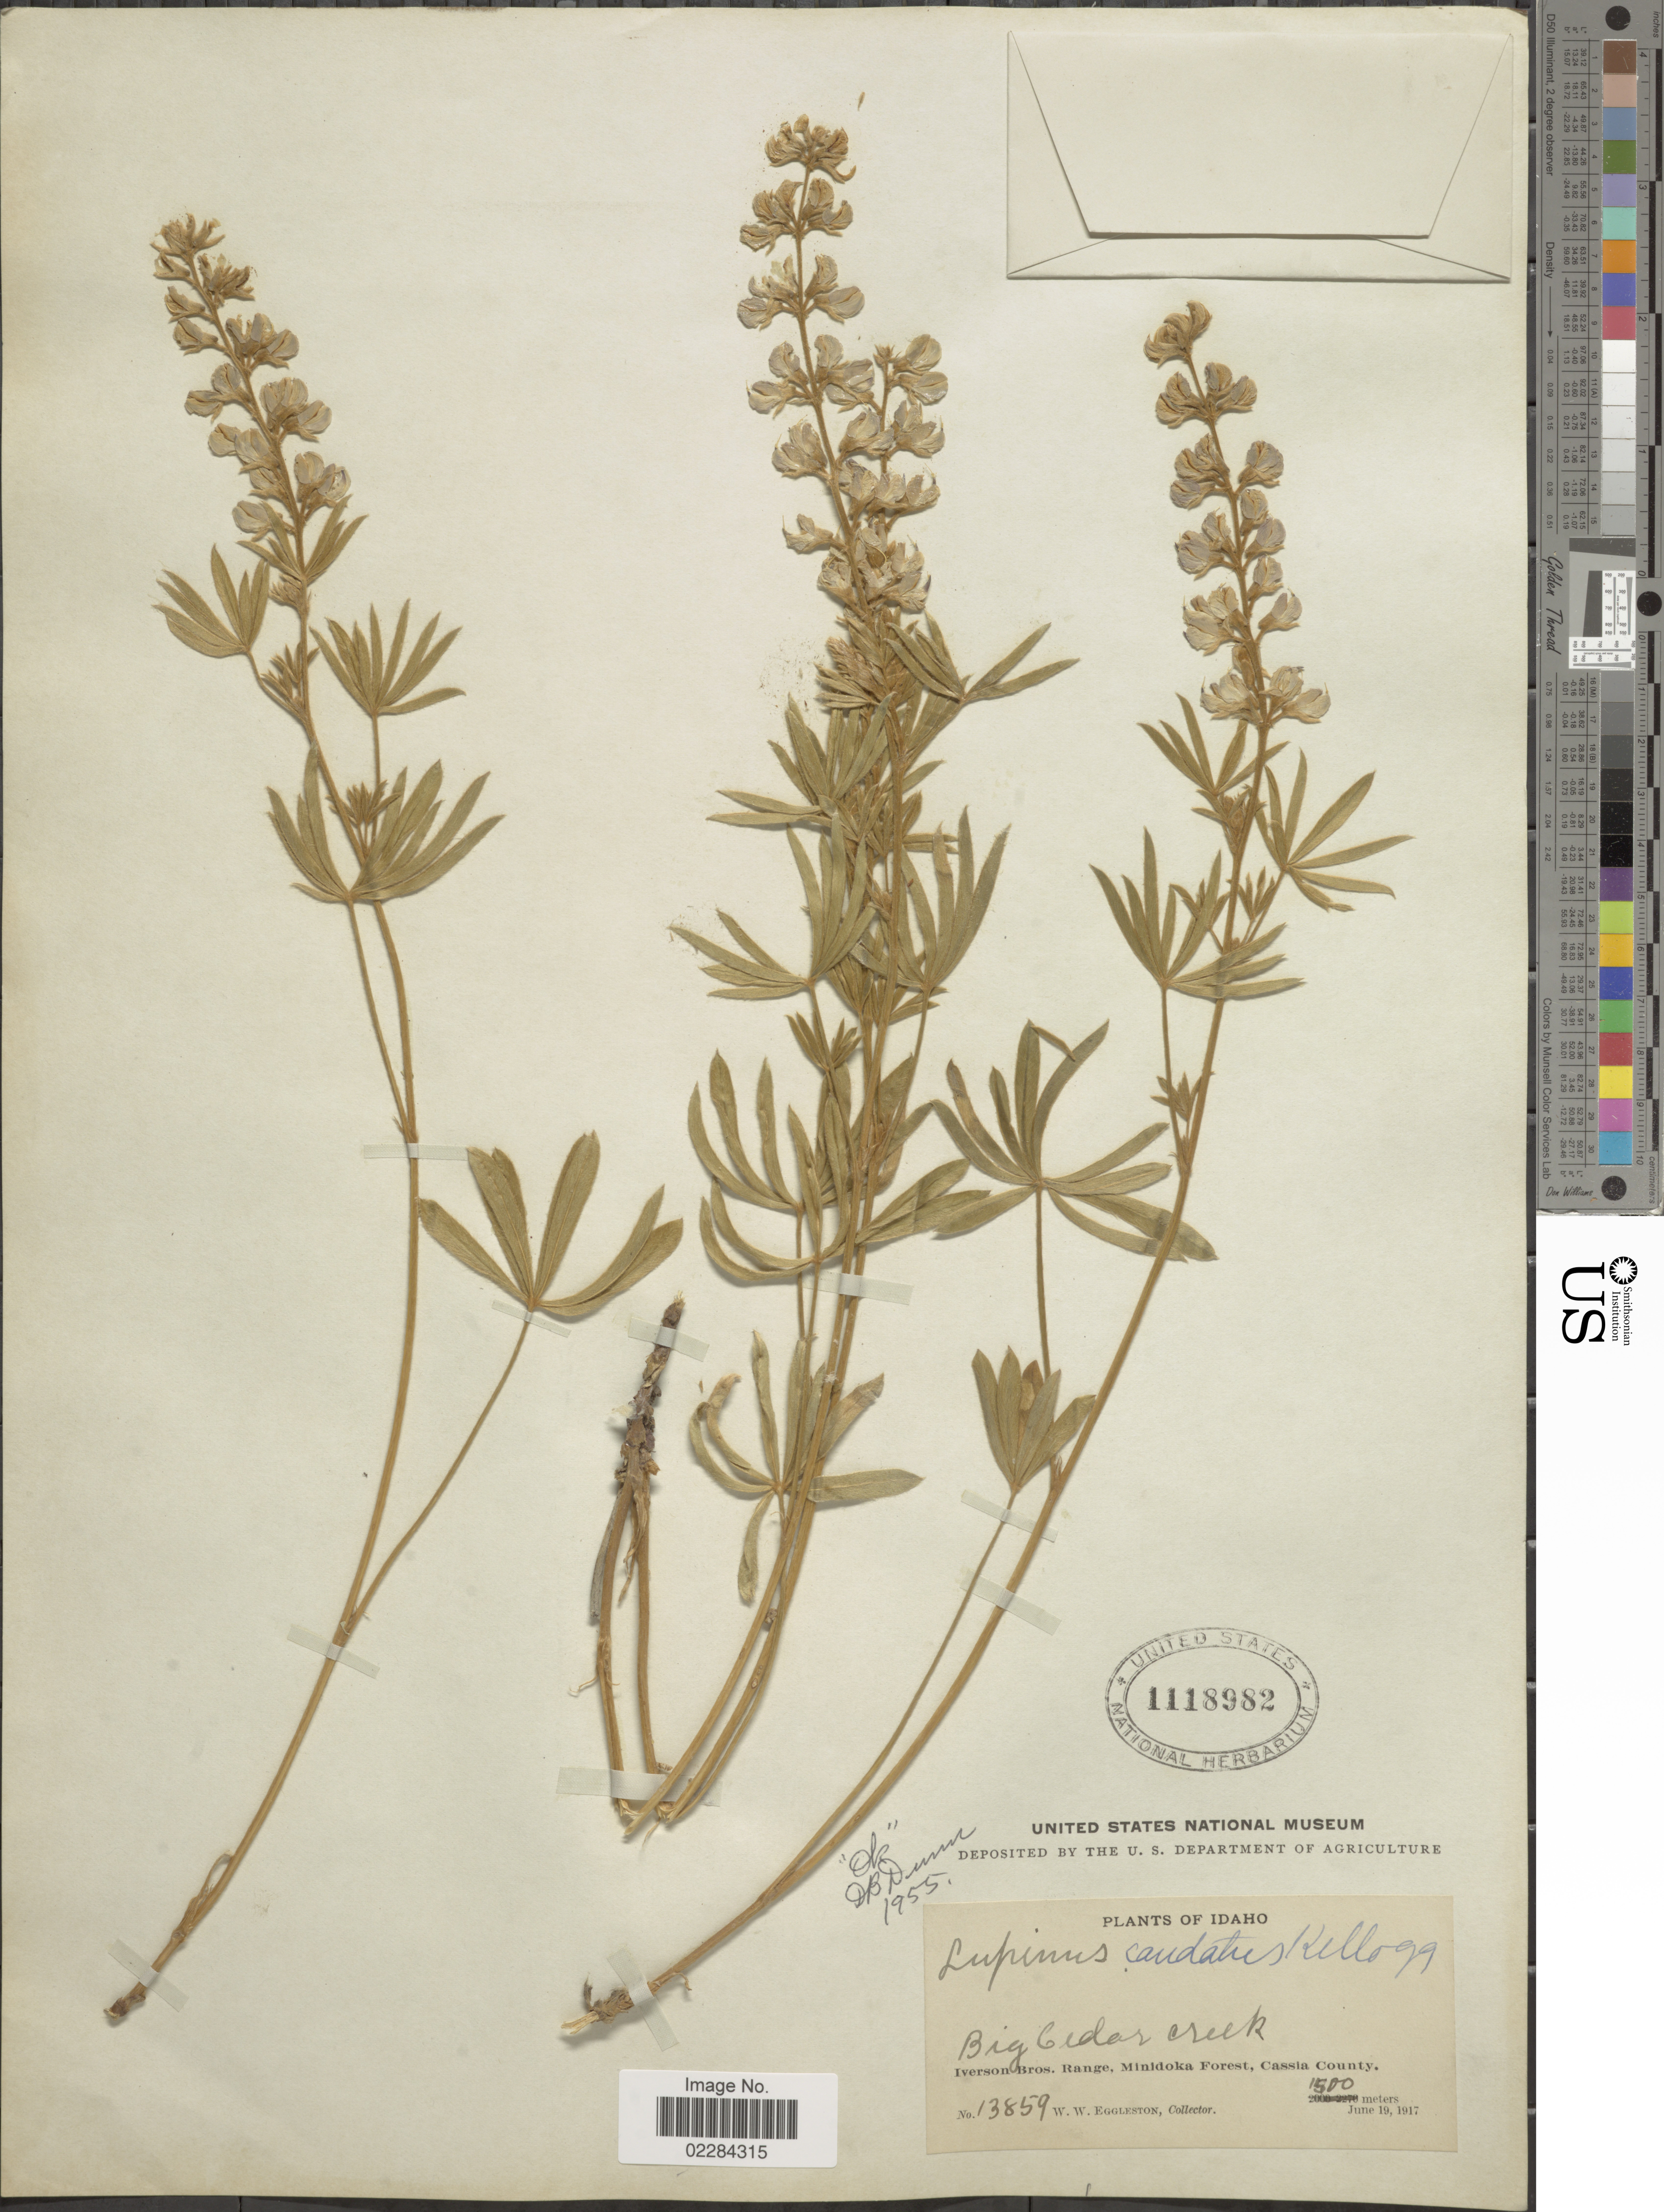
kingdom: Plantae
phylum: Tracheophyta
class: Magnoliopsida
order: Fabales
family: Fabaceae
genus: Lupinus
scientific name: Lupinus caudatus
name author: Kellogg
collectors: W. W. Eggleston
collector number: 13859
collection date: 1917-06-19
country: United States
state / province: Idaho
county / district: Cassia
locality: Big Cedar Creek. Iverson Bros. Range, Minidoka Forest, Cassia County.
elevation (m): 1500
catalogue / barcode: US 1118982